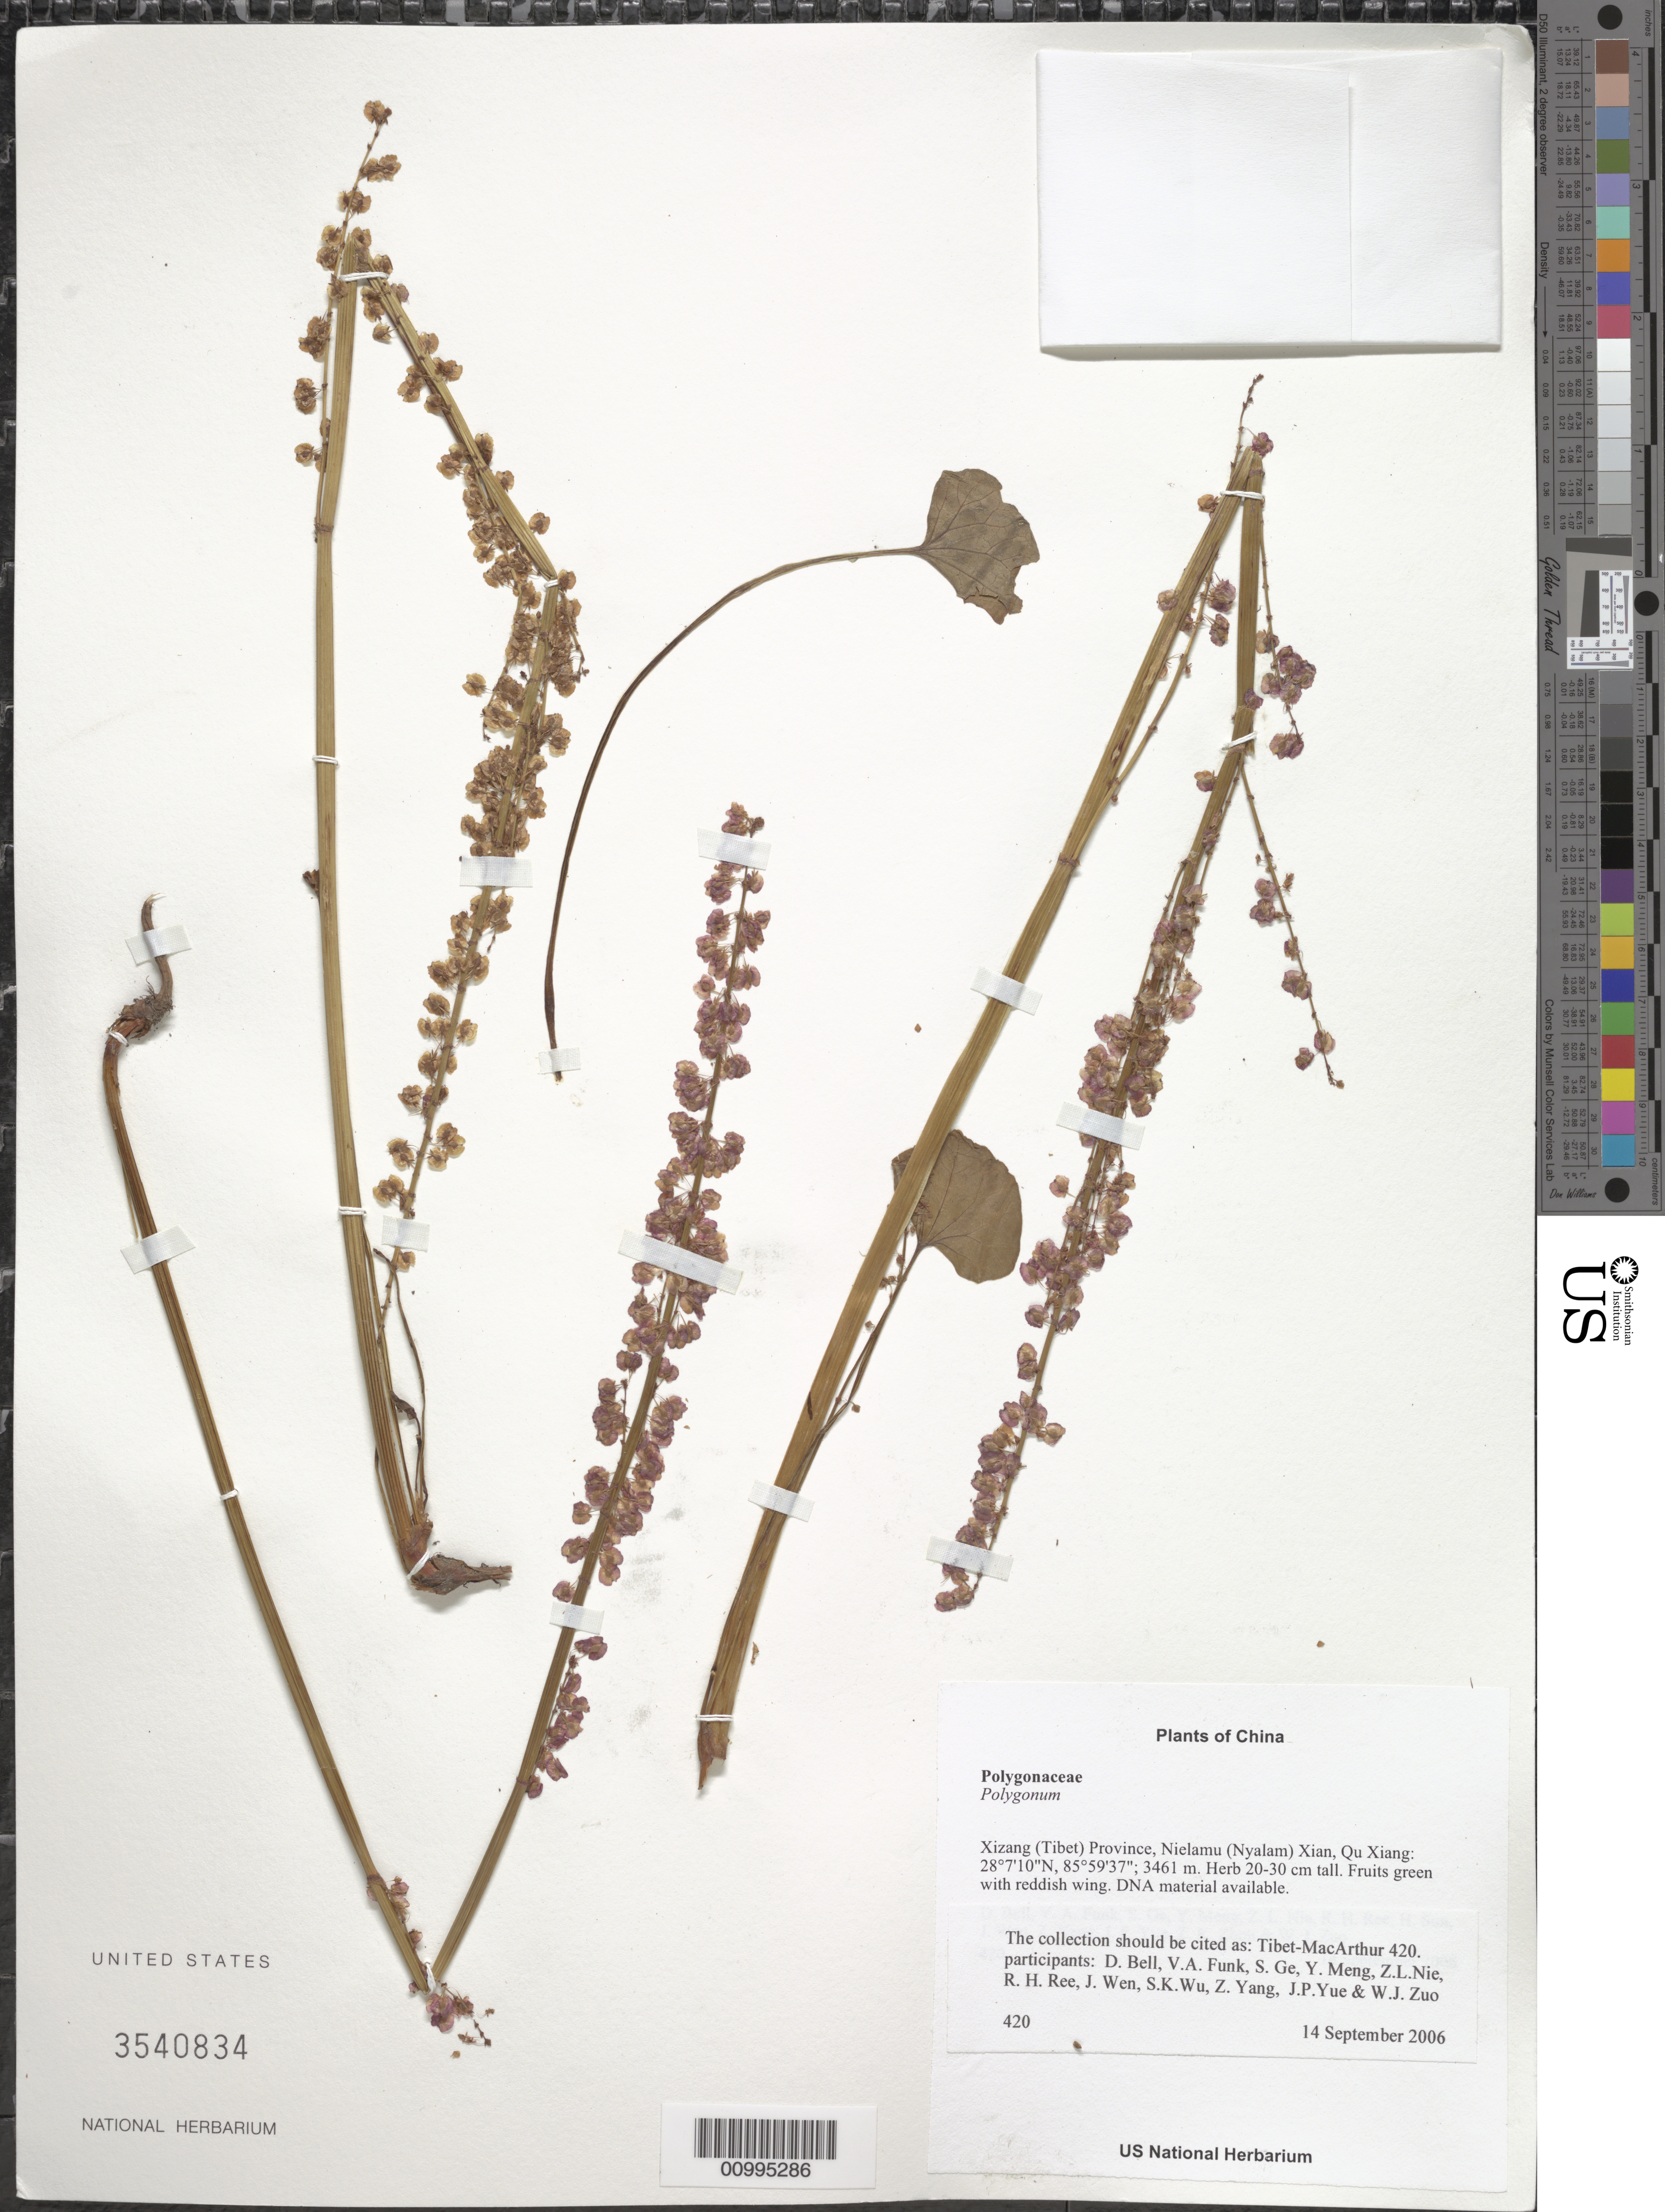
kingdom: Plantae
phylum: Tracheophyta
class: Magnoliopsida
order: Caryophyllales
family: Polygonaceae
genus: Polygonum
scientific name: Polygonum sp.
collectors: Tibet-MacArthur, D. A. Bell, V. Funk, S. Ge, Y. Meng, Z. Nie, R. Ree, H. Sun, J. Wen, Z. Yang, J. Yue, Z. Zhou & W. Zuo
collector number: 420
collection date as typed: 14 Sep 2006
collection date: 2006-09-14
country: China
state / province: Xizang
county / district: Nielamu (Nyalam) Xian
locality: Qu Xiang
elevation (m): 3461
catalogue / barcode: US 3540834